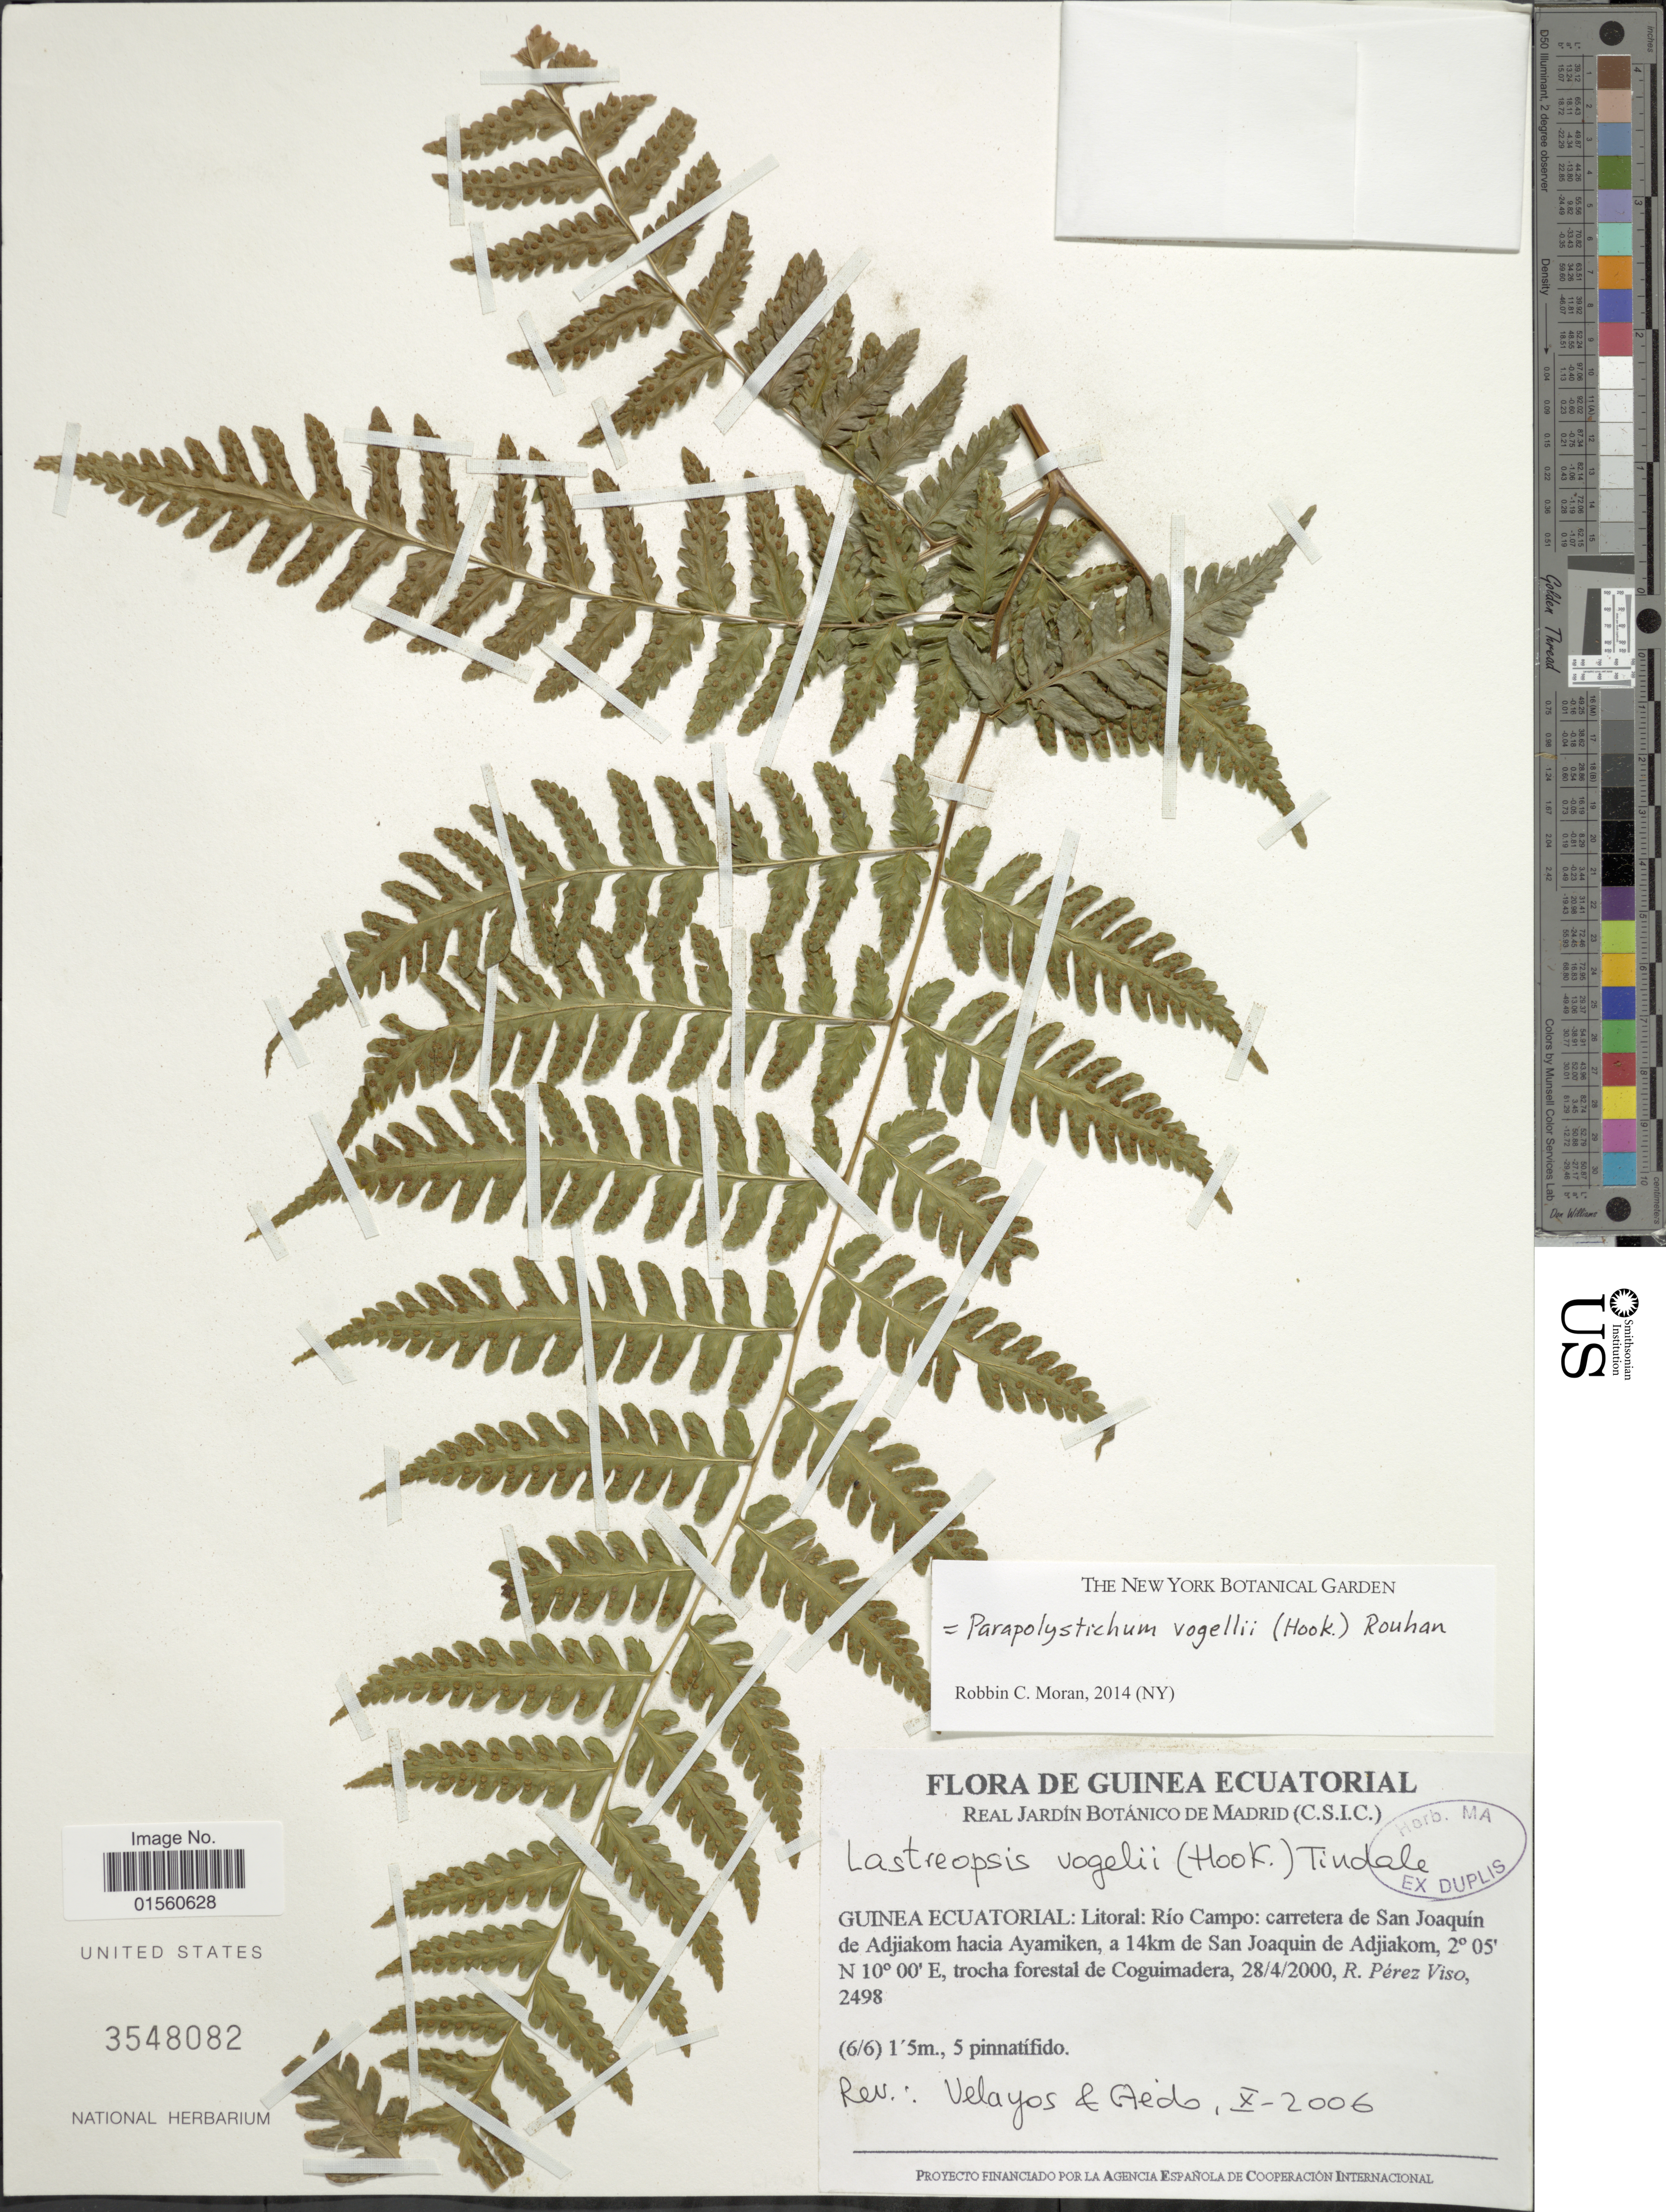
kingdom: Plantae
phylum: Tracheophyta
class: Polypodiopsida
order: Polypodiales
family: Dryopteridaceae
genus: Parapolystichum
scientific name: Parapolystichum voeglii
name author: (Hook.) Rouhan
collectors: R. Perez Viso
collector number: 2498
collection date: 2000-04-28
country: Equatorial Guinea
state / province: Litoral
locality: Guinea Ecuatorial: Litoral: Rio Campo: carretera de San Joaquin de Adjiakom hacia Ayamiken, a 14 km de San Joaquin de Adjiakom, trocha forestal de Coguimadera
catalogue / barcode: US 3548082